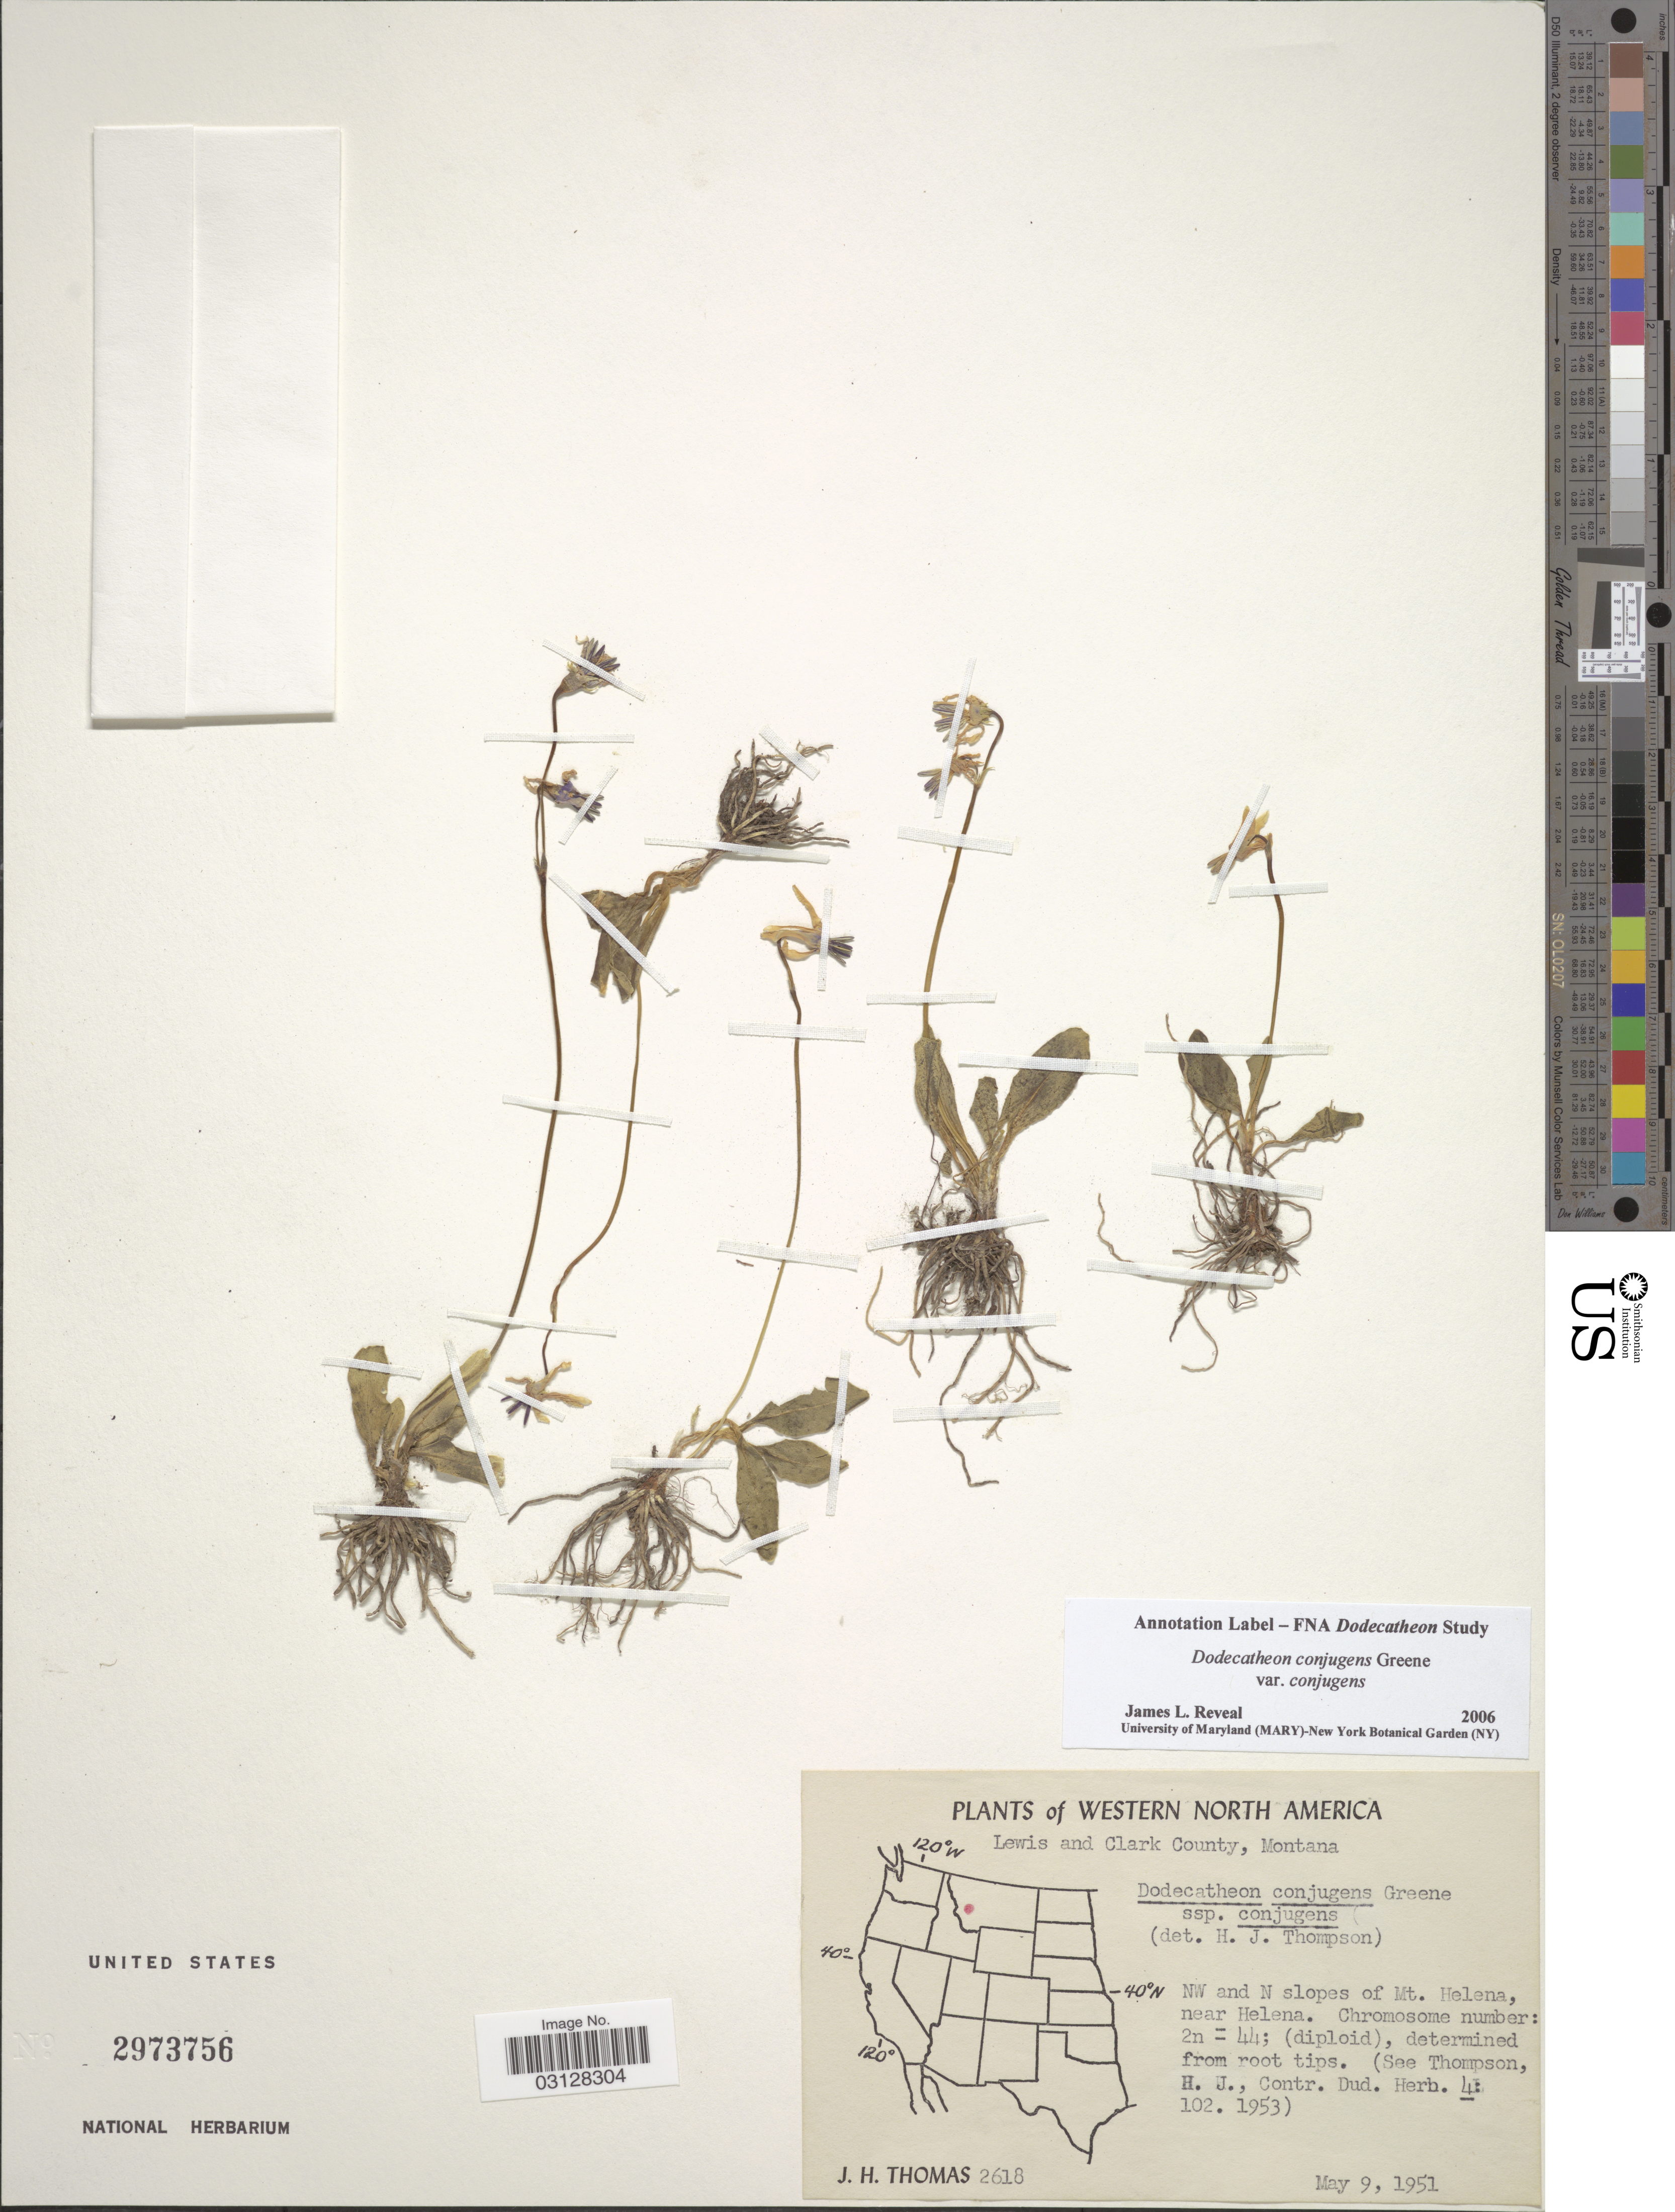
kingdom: Plantae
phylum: Tracheophyta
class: Magnoliopsida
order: Ericales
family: Primulaceae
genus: Dodecatheon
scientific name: Dodecatheon conjugens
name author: Greene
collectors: J. H. Thomas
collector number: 2618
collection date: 1951-05-09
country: United States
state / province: Montana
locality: Western North America. Lewis and Clark County. NW and N slopes of Mt. Helena, near Helena.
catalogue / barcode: US 2973756